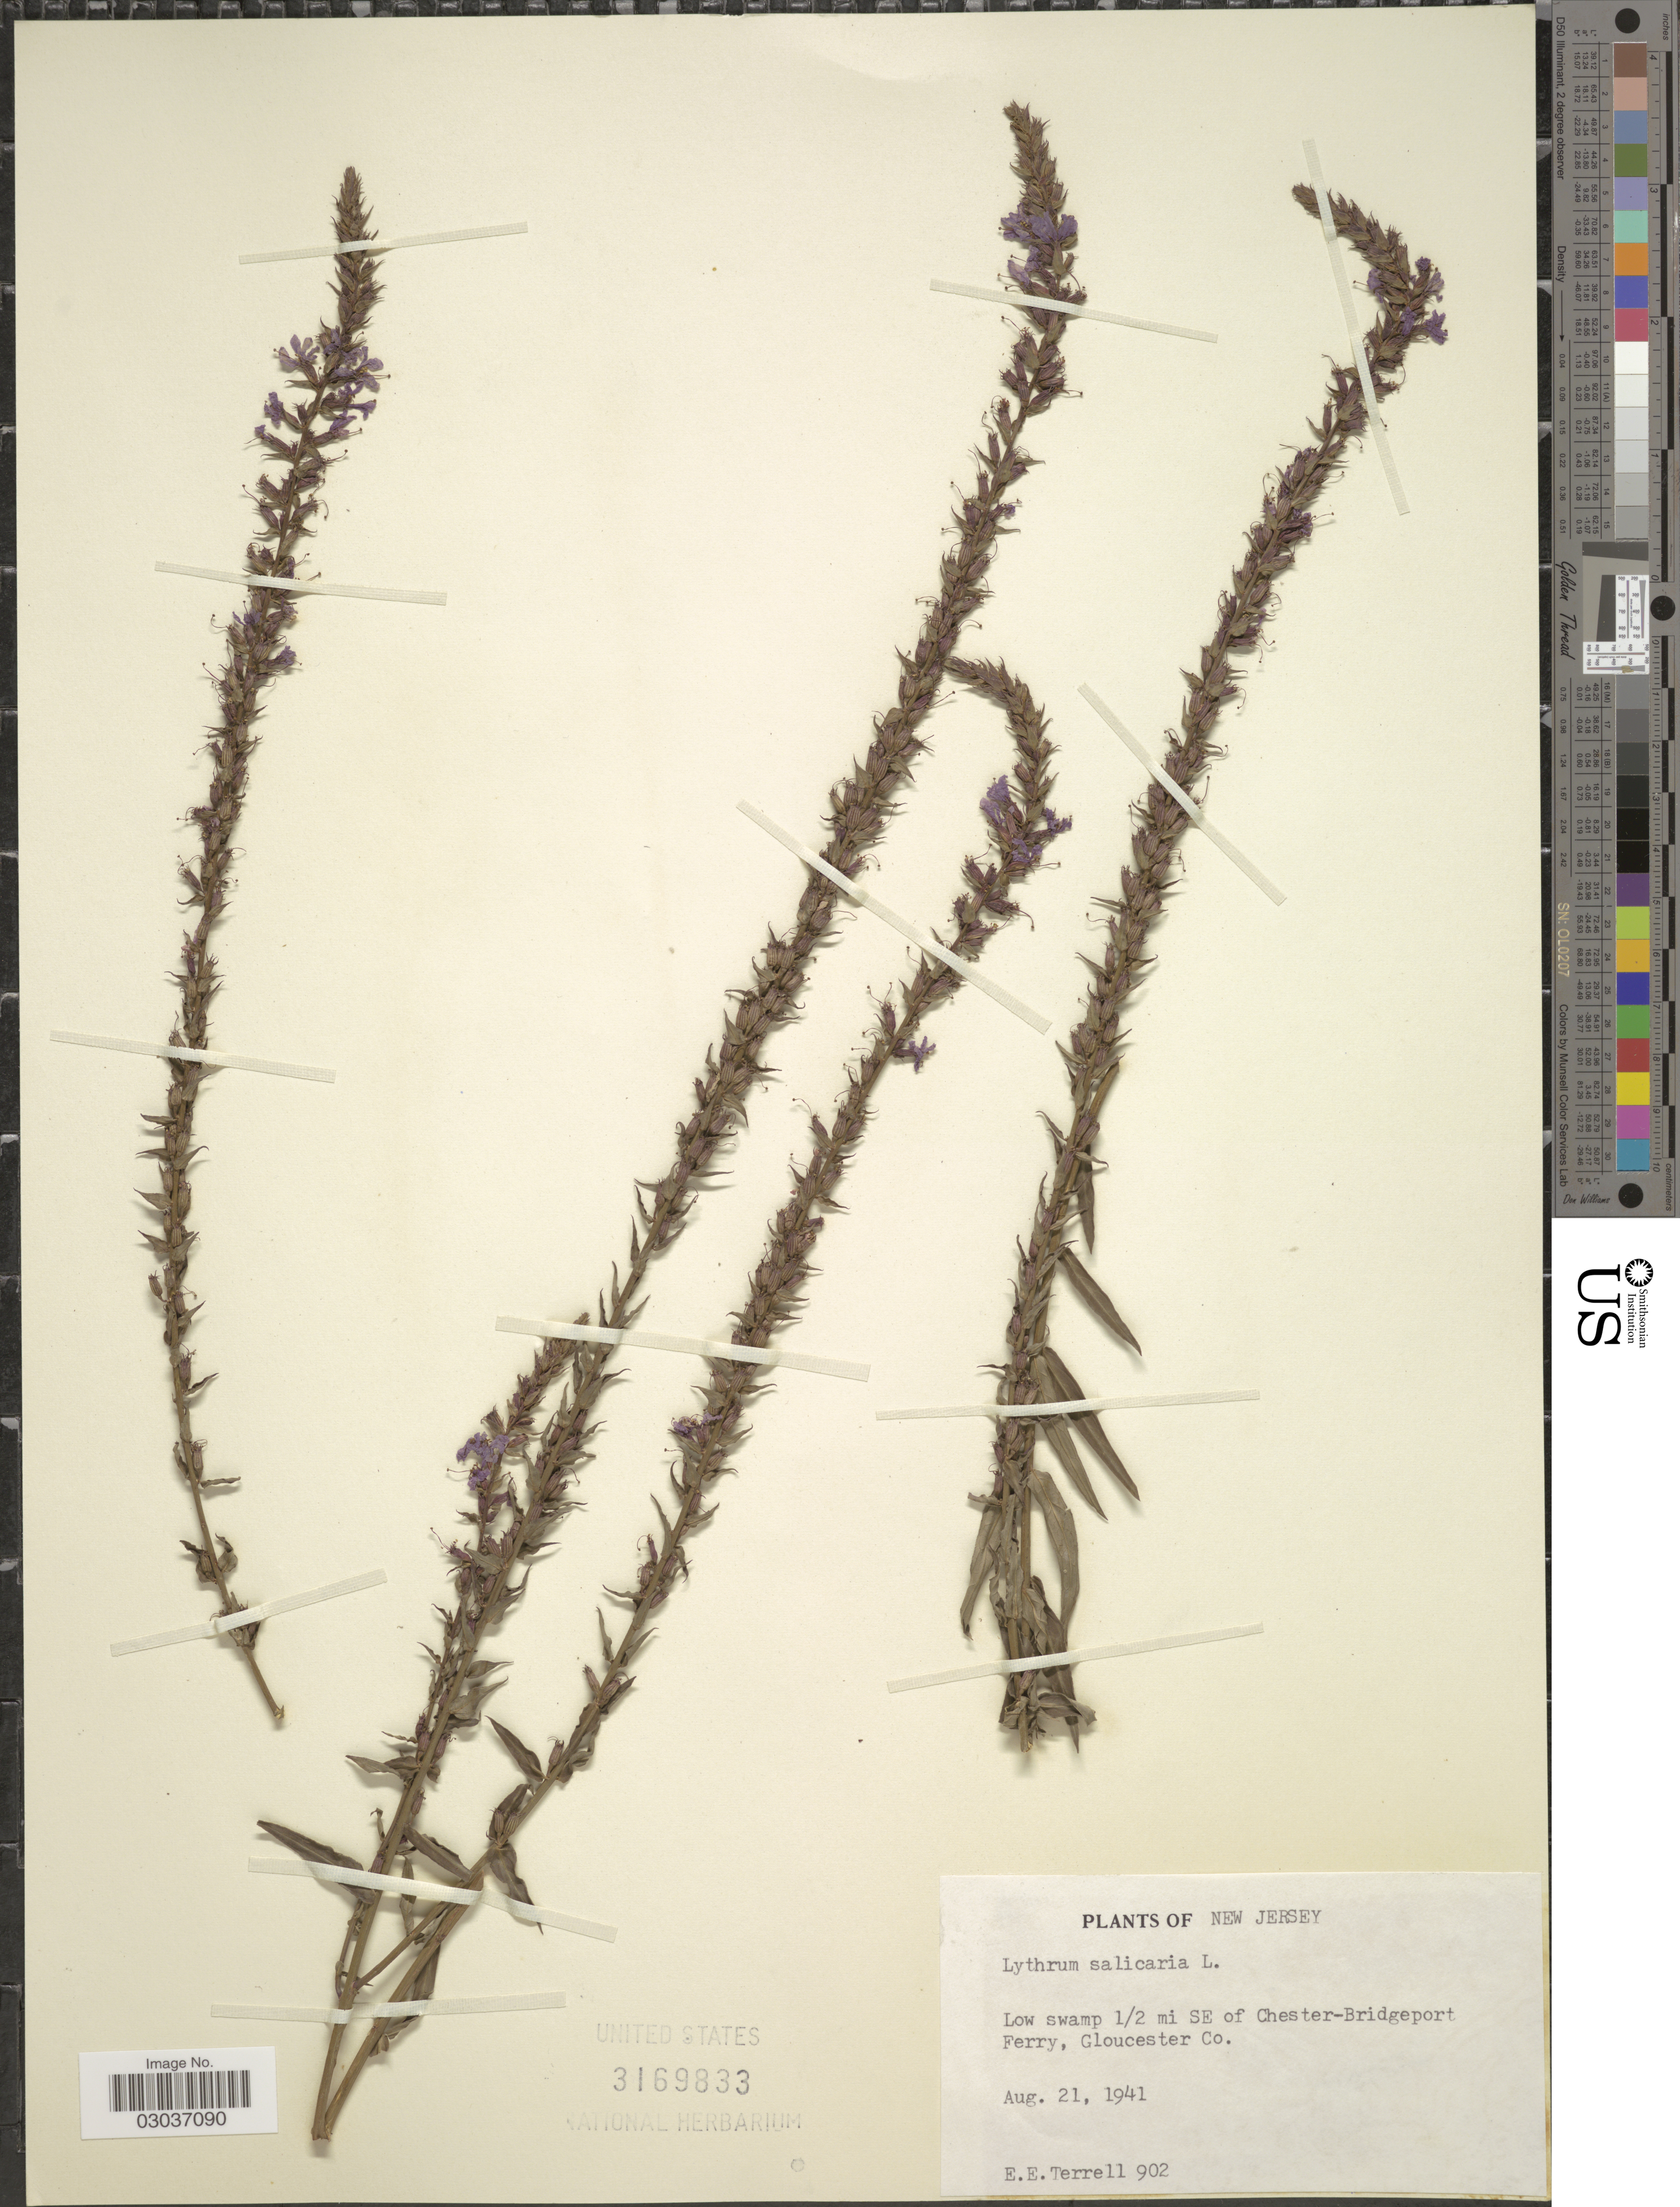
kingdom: Plantae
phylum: Tracheophyta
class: Magnoliopsida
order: Myrtales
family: Lythraceae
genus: Lythrum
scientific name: Lythrum salicaria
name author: L.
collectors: E. E. Terrell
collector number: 902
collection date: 1941-08-21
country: United States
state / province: New Jersey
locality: Low swamp ½ mi SE of Chester-Bridgeport Ferry, Gloucester Co.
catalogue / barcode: US 3169833